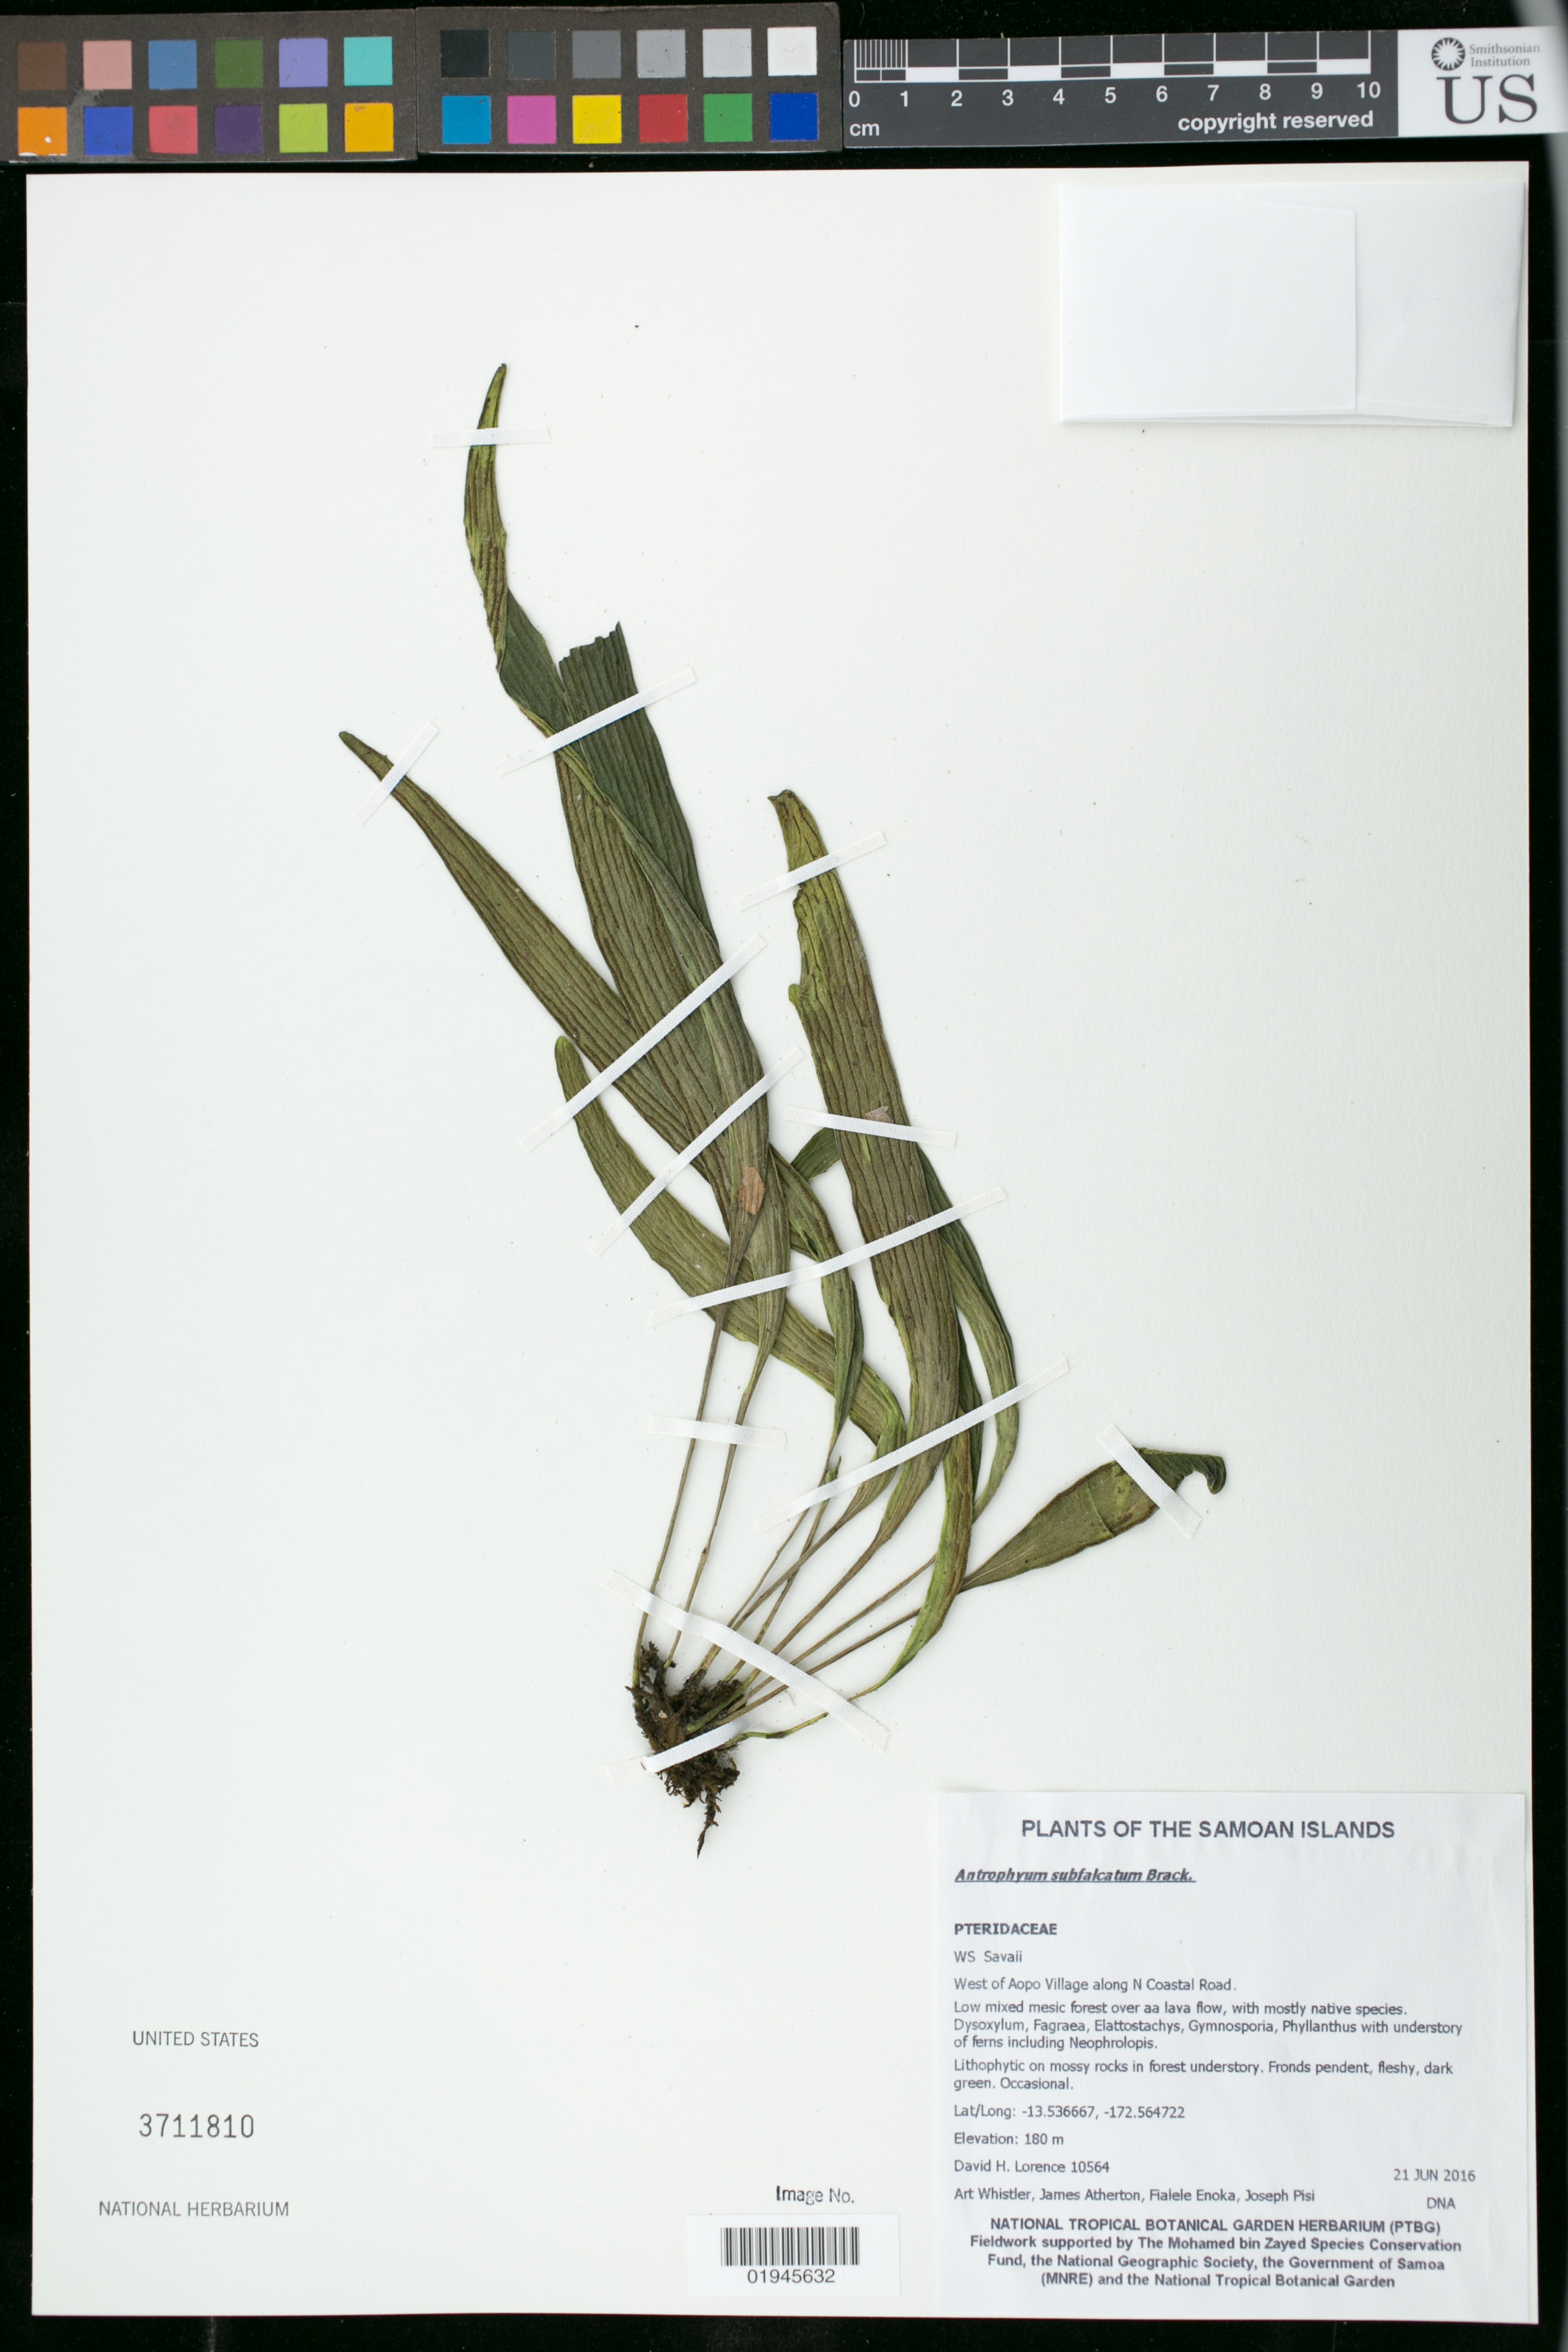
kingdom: Plantae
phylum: Tracheophyta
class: Polypodiopsida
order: Polypodiales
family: Pteridaceae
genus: Antrophyum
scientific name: Antrophyum subfalcatum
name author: Brack. in Wilkes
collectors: D. Lorence, A. Whistler, J. Atherton, F. Enoka & J. Pisi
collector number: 10564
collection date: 2016-06-21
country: Samoa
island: Savai'i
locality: West of Aopo Village along N Coastal Road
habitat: Low mixed mesic forest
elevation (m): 180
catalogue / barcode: US 3711810